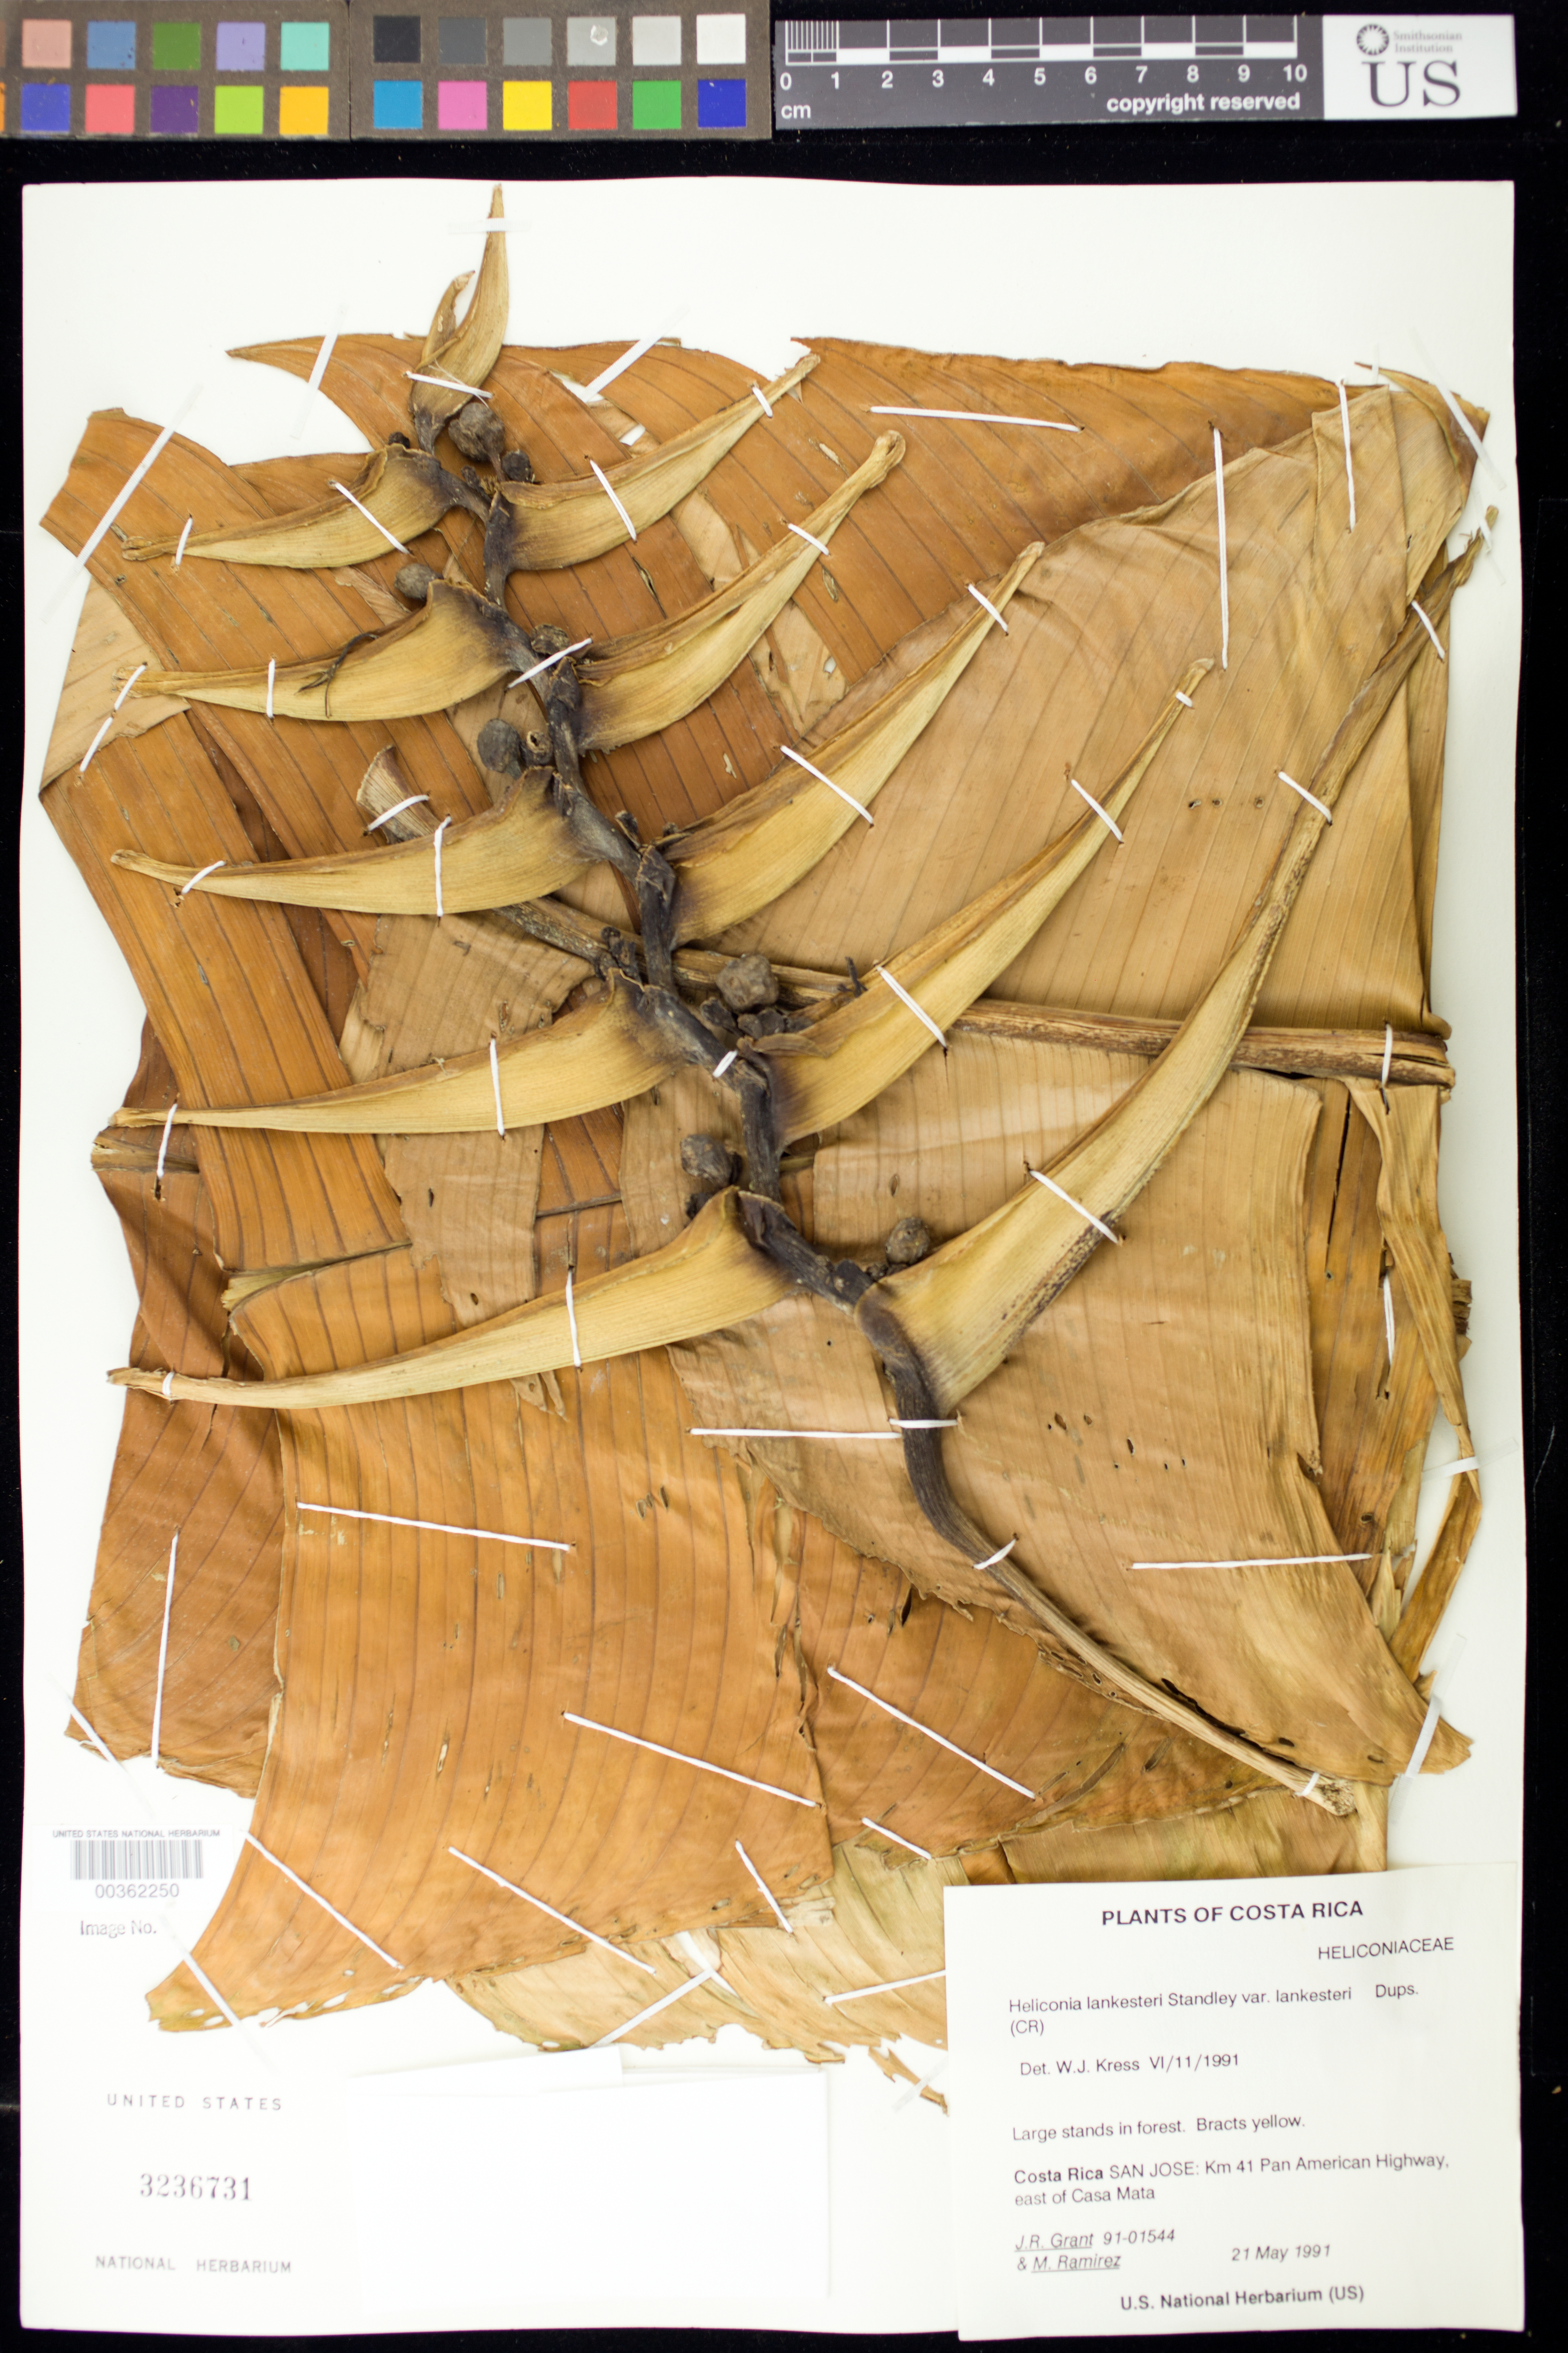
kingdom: Plantae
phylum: Tracheophyta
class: Liliopsida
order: Zingiberales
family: Heliconiaceae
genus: Heliconia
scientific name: Heliconia lankesteri var. lankesteri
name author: Standl.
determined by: Kress, W. J., (US), Smithsonian Institution - National Museum of Natural History (UNITED STATES)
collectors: J. R. Grant & M. Ramirez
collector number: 91-01544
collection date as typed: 21 May 1991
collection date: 1991-05-21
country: Costa Rica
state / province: San José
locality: Km 41 pan american hwy, e of casa mata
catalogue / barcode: US 3236731